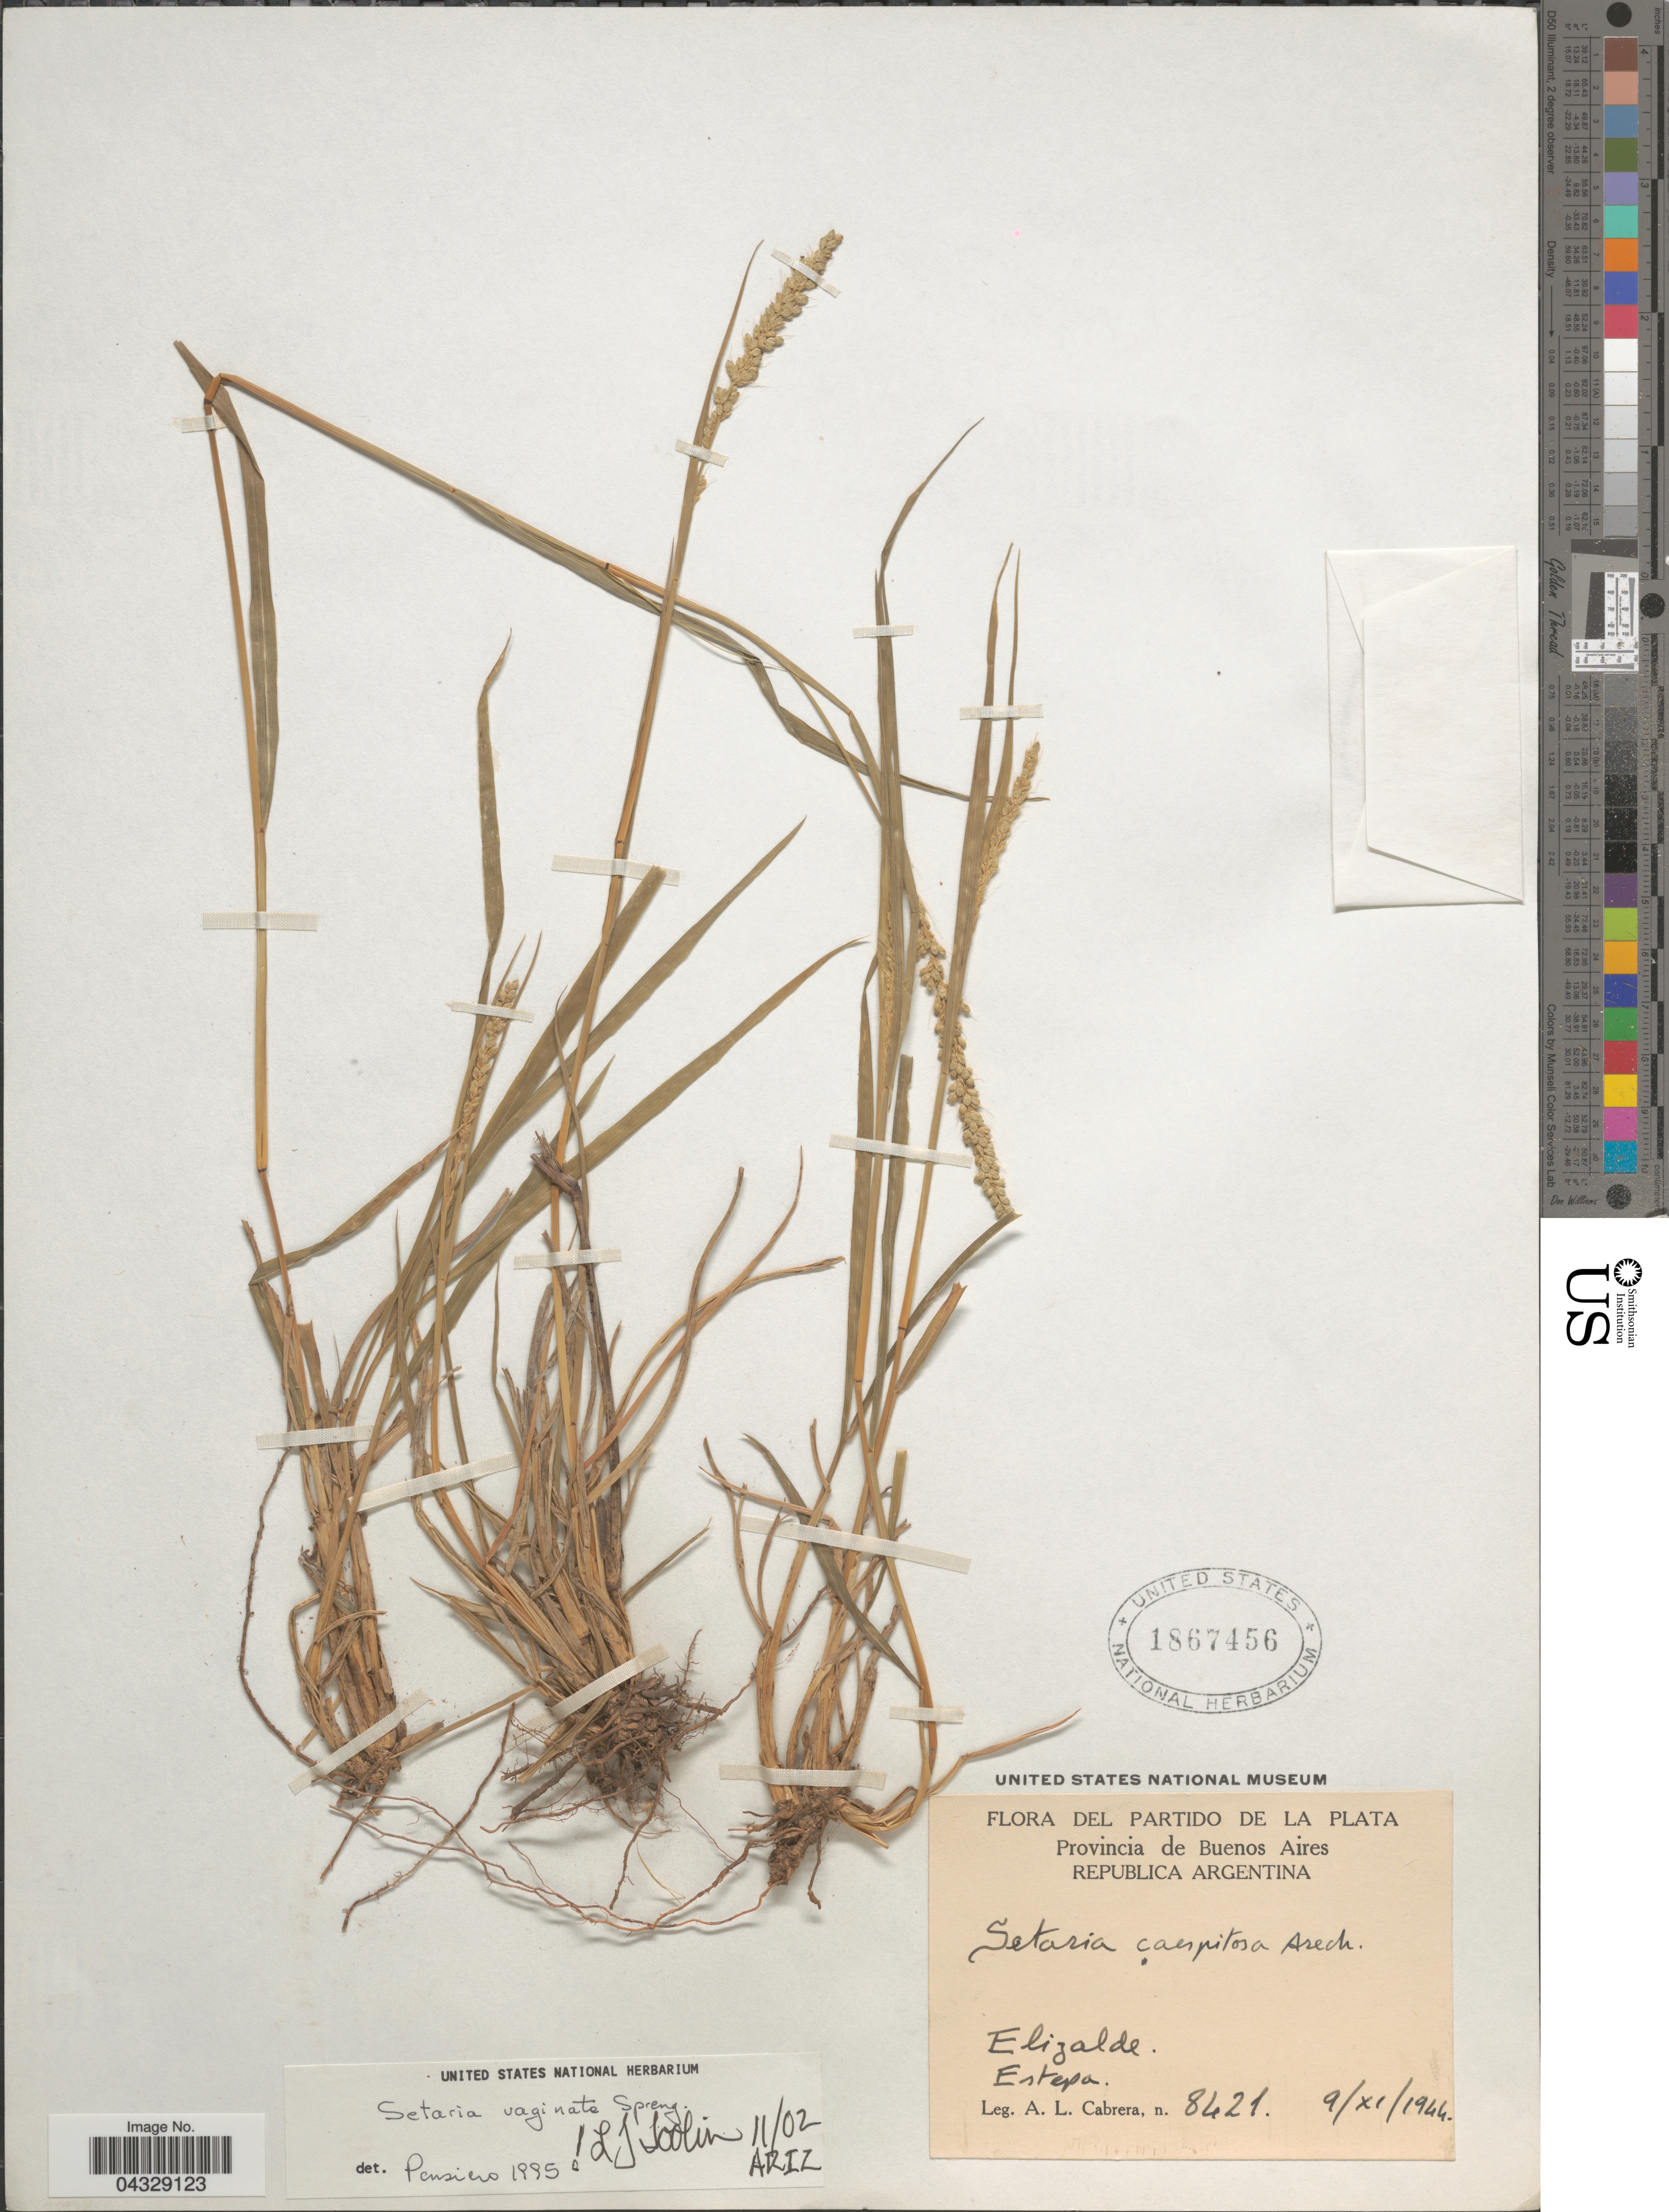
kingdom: Plantae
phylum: Tracheophyta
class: Liliopsida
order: Poales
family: Poaceae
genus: Setaria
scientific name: Setaria vaginata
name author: Spreng.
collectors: A. L. Cabrera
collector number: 8421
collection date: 1944-11-09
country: Argentina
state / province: Buenos Aires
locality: Partido de la Plata. Elizalde. Estepa.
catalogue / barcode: US 1867456